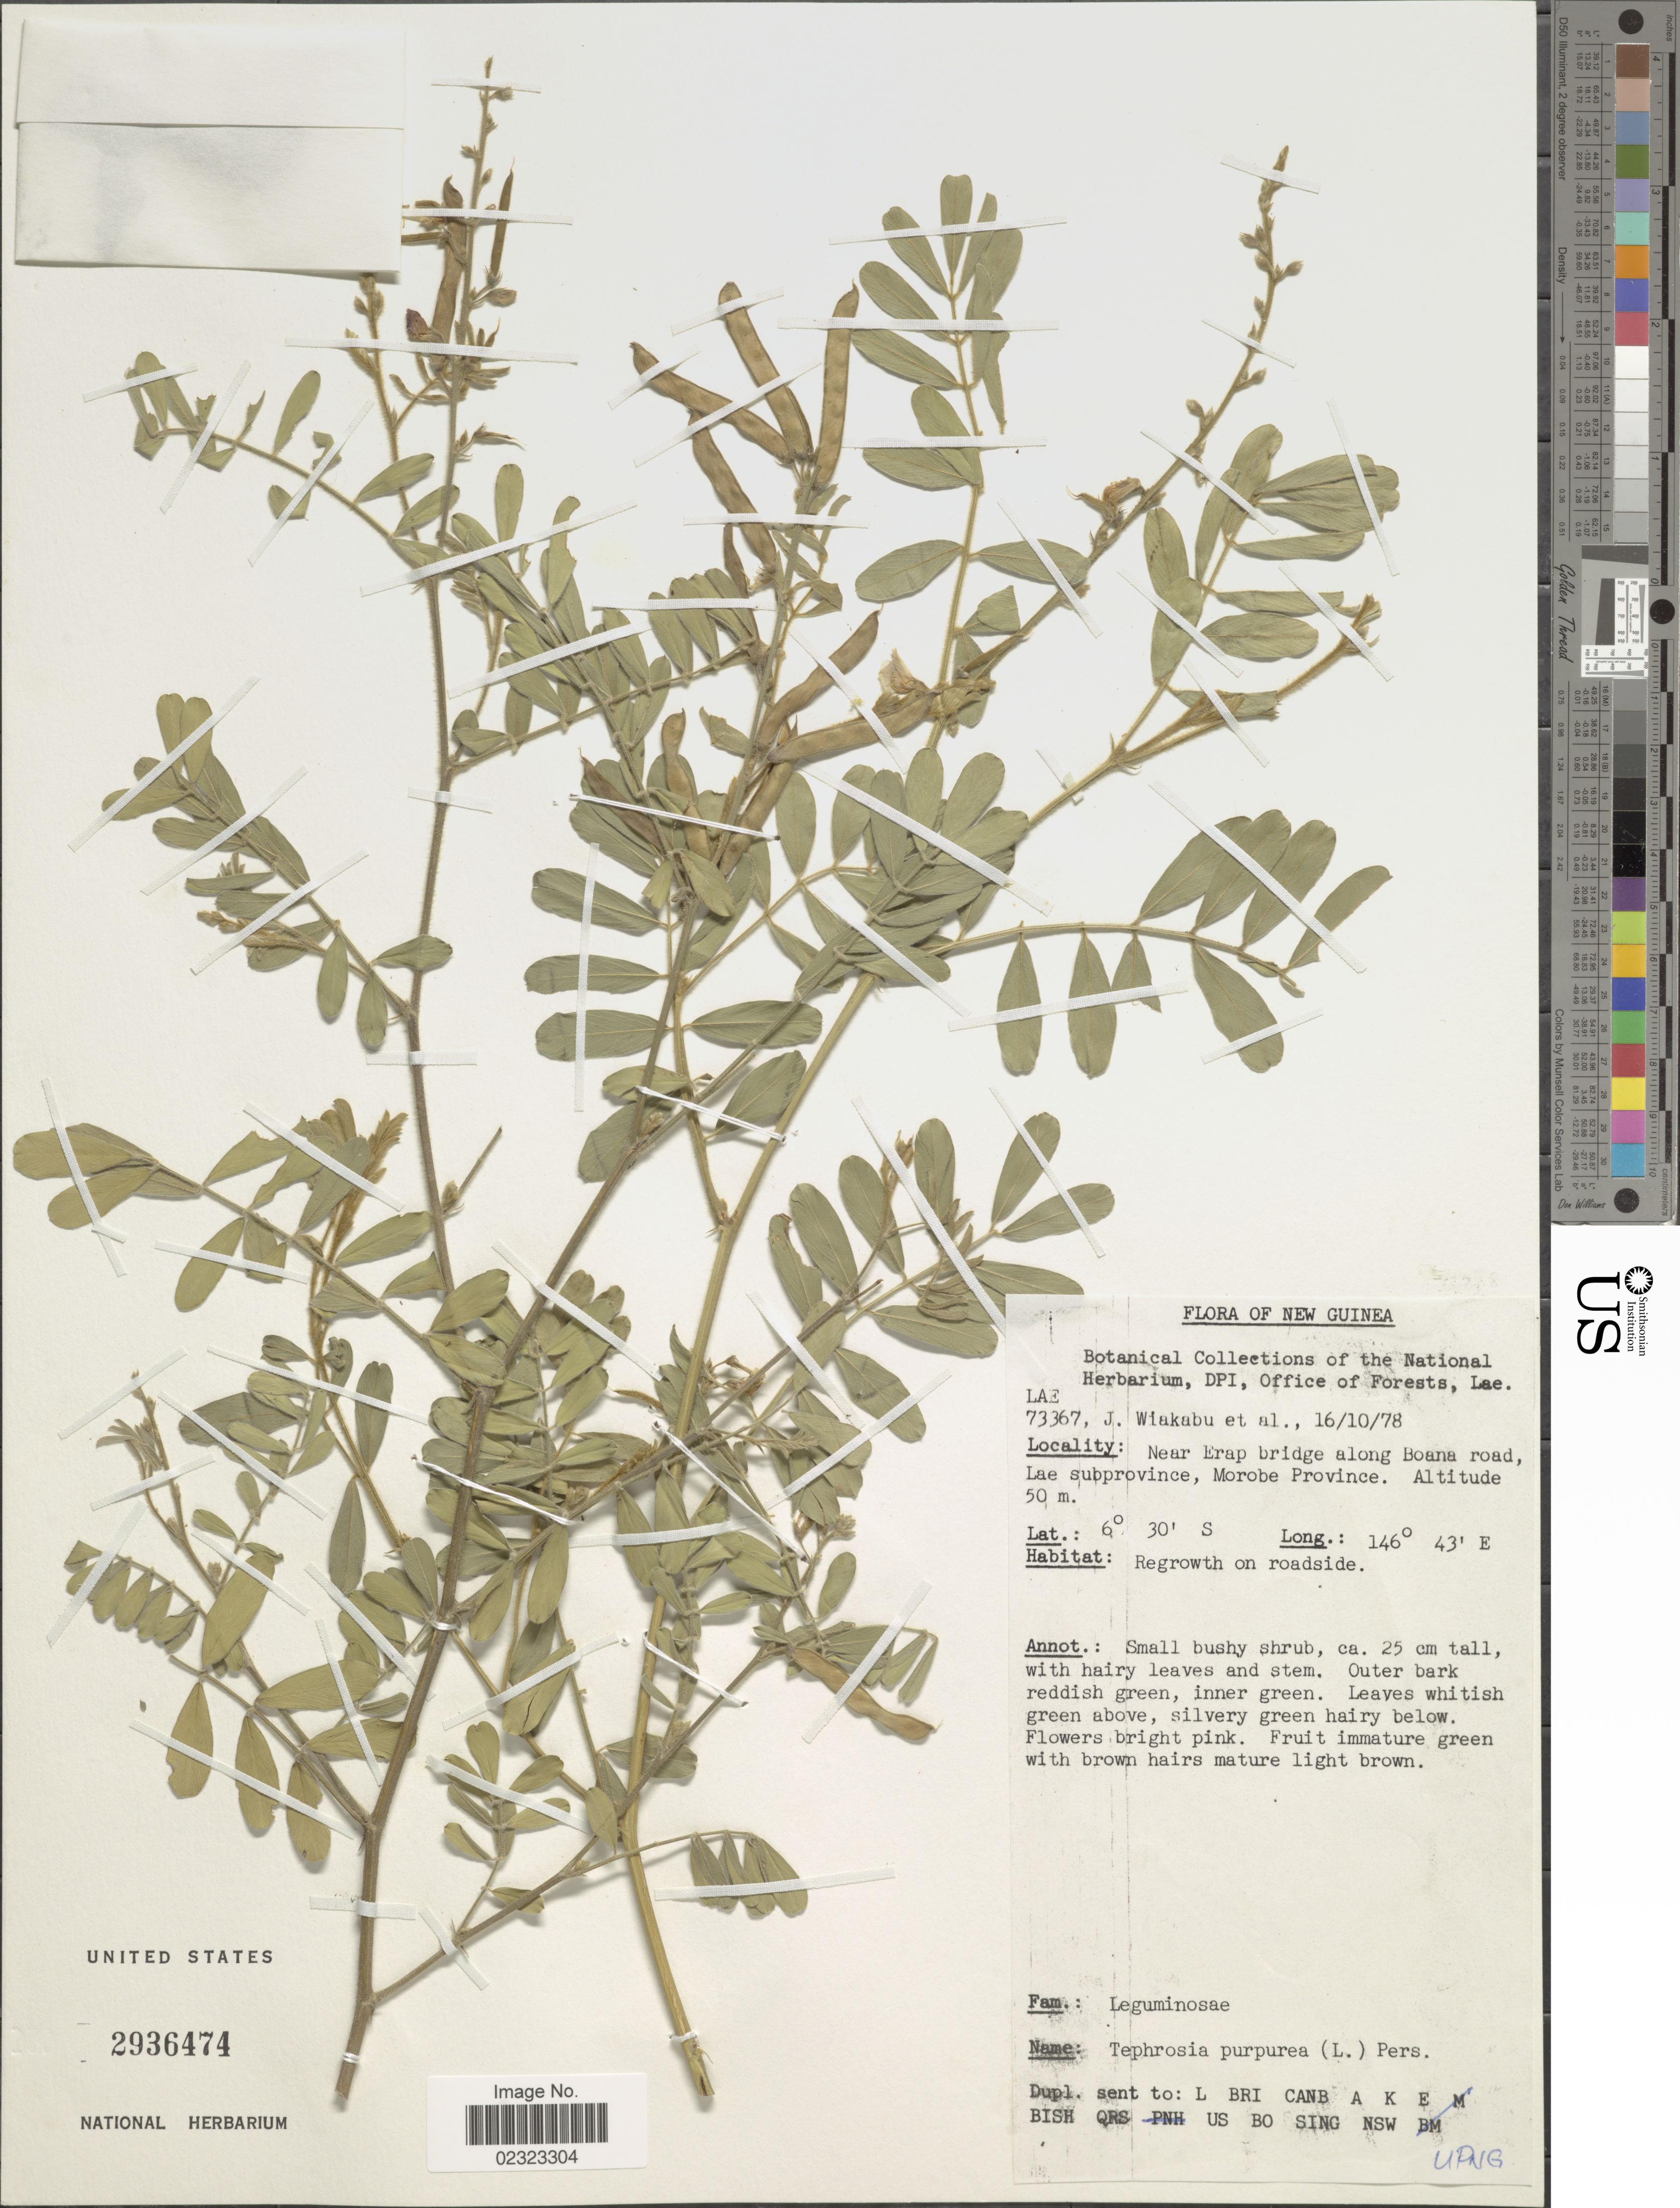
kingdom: Plantae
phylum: Tracheophyta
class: Magnoliopsida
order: Fabales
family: Fabaceae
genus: Tephrosia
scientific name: Tephrosia purpurea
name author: (L.) Pers.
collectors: J. Wiakabu & et al.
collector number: LAE 73367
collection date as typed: Transcribed d/m/y: 16/10/78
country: Papua New Guinea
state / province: Morobe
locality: New Guinea, near Erap bridge around Boana road, Lae subprovince.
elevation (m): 50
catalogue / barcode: US 2936474